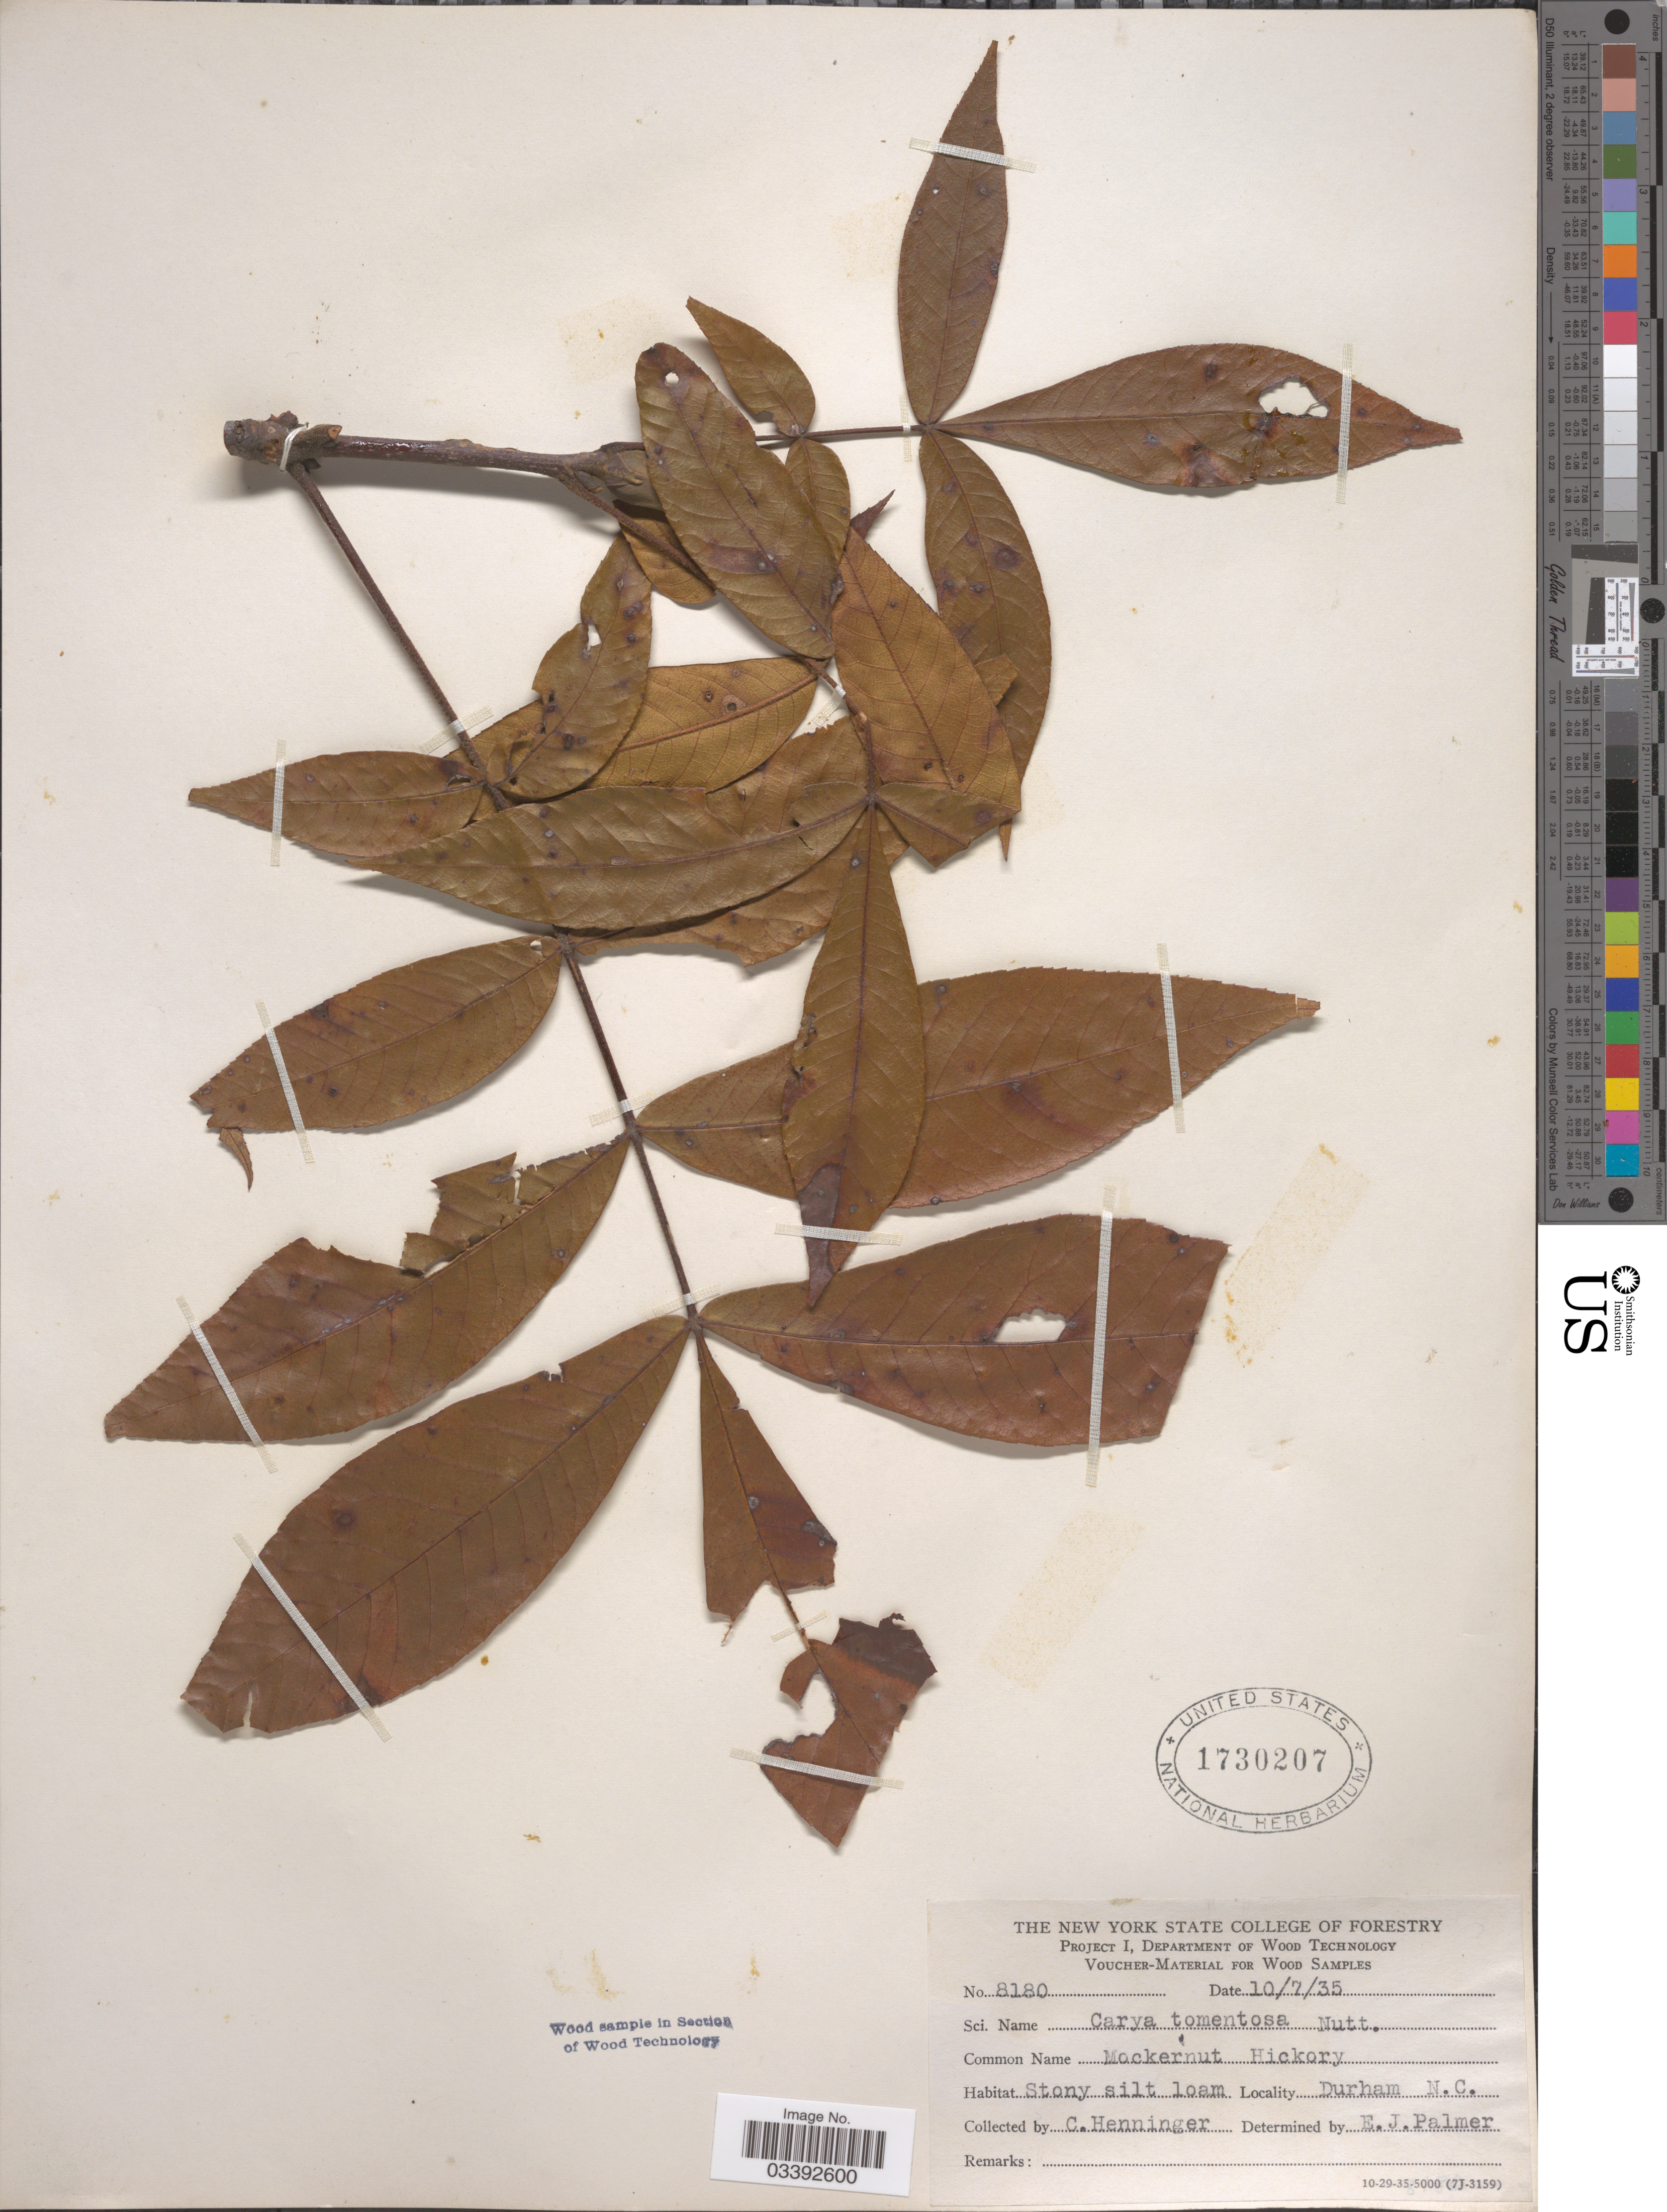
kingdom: Plantae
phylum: Tracheophyta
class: Magnoliopsida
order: Fagales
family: Juglandaceae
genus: Carya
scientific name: Carya tomentosa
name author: (Lam.) Nutt.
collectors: C. Henninger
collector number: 8180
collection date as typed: Transcribed d/m/y: 7/10/35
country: United States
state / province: North Carolina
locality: Stony silt loam. Durham N.C.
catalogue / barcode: US 1730207